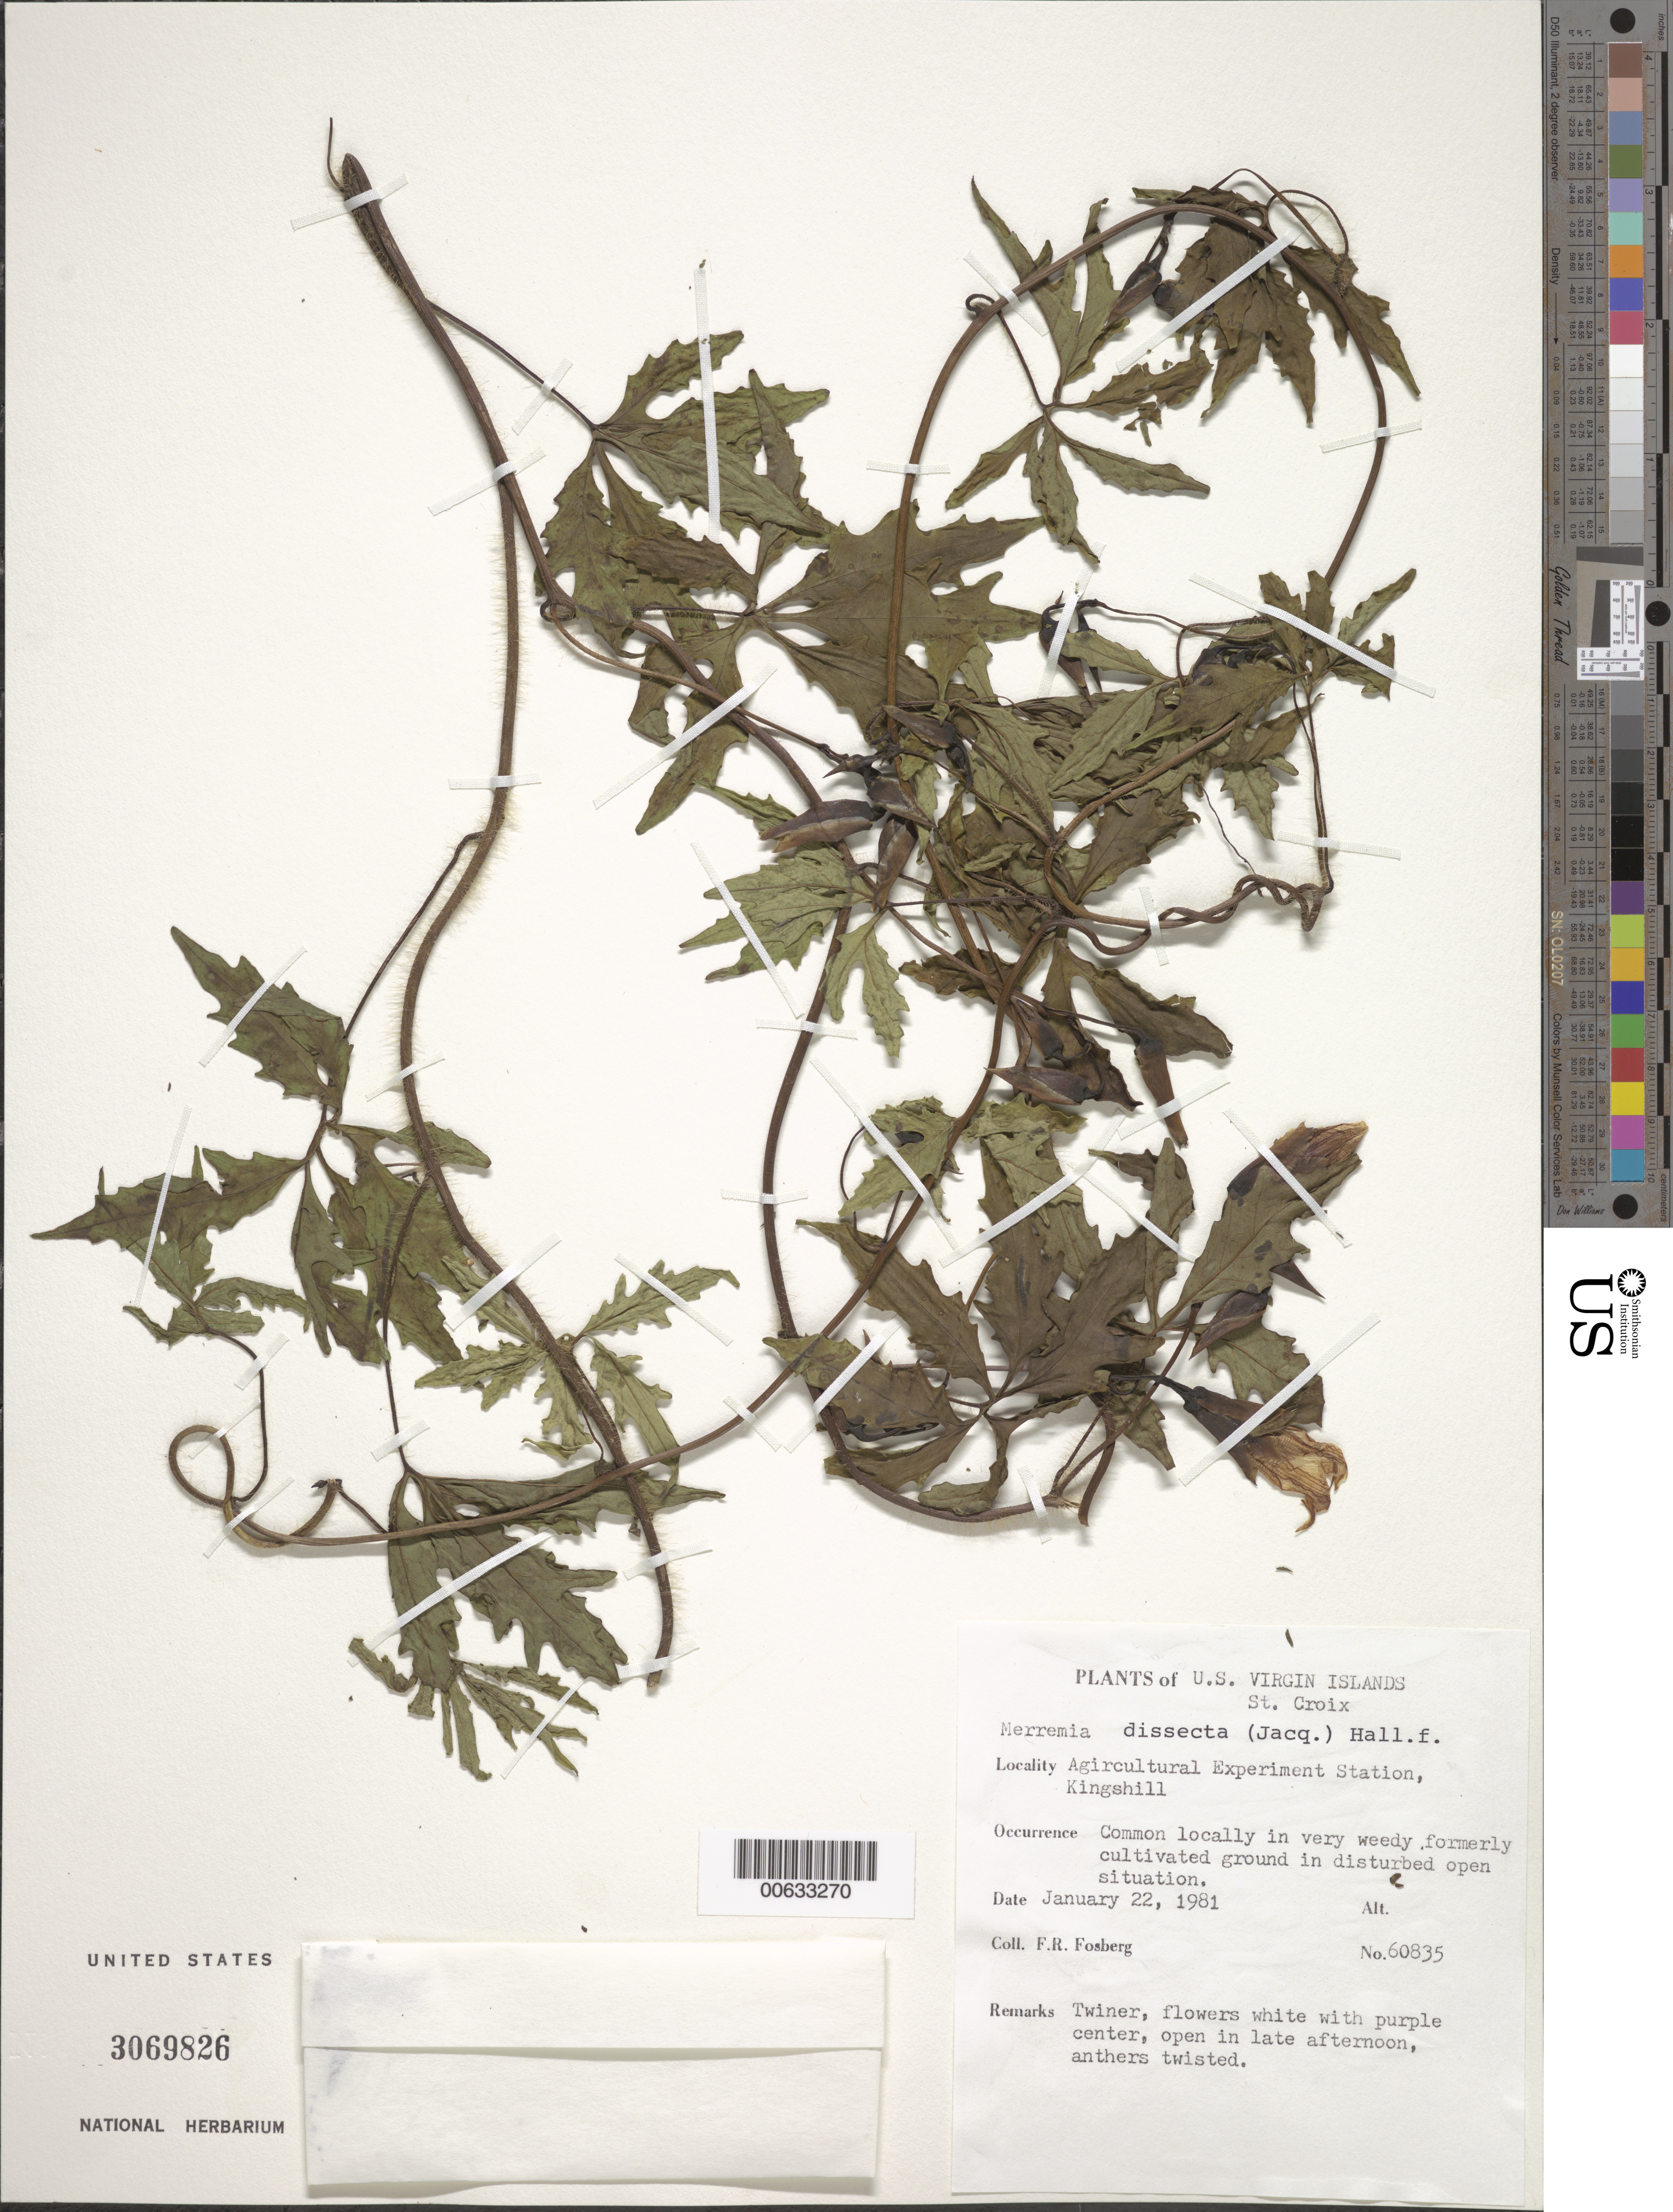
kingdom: Plantae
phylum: Tracheophyta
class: Magnoliopsida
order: Solanales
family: Convolvulaceae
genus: Distimake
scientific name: Distimake dissectus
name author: (Jacq.) A. R. Simões & Staples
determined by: Strong, Mark T., (BOT), Smithsonian Institution - National Museum of Natural History (UNITED STATES)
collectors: F. R. Fosberg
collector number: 60835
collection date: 1981-01-22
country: U.S. Virgin Islands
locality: St. Croix, Agircultural Experiment Station, Kingshill.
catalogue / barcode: US 3069826